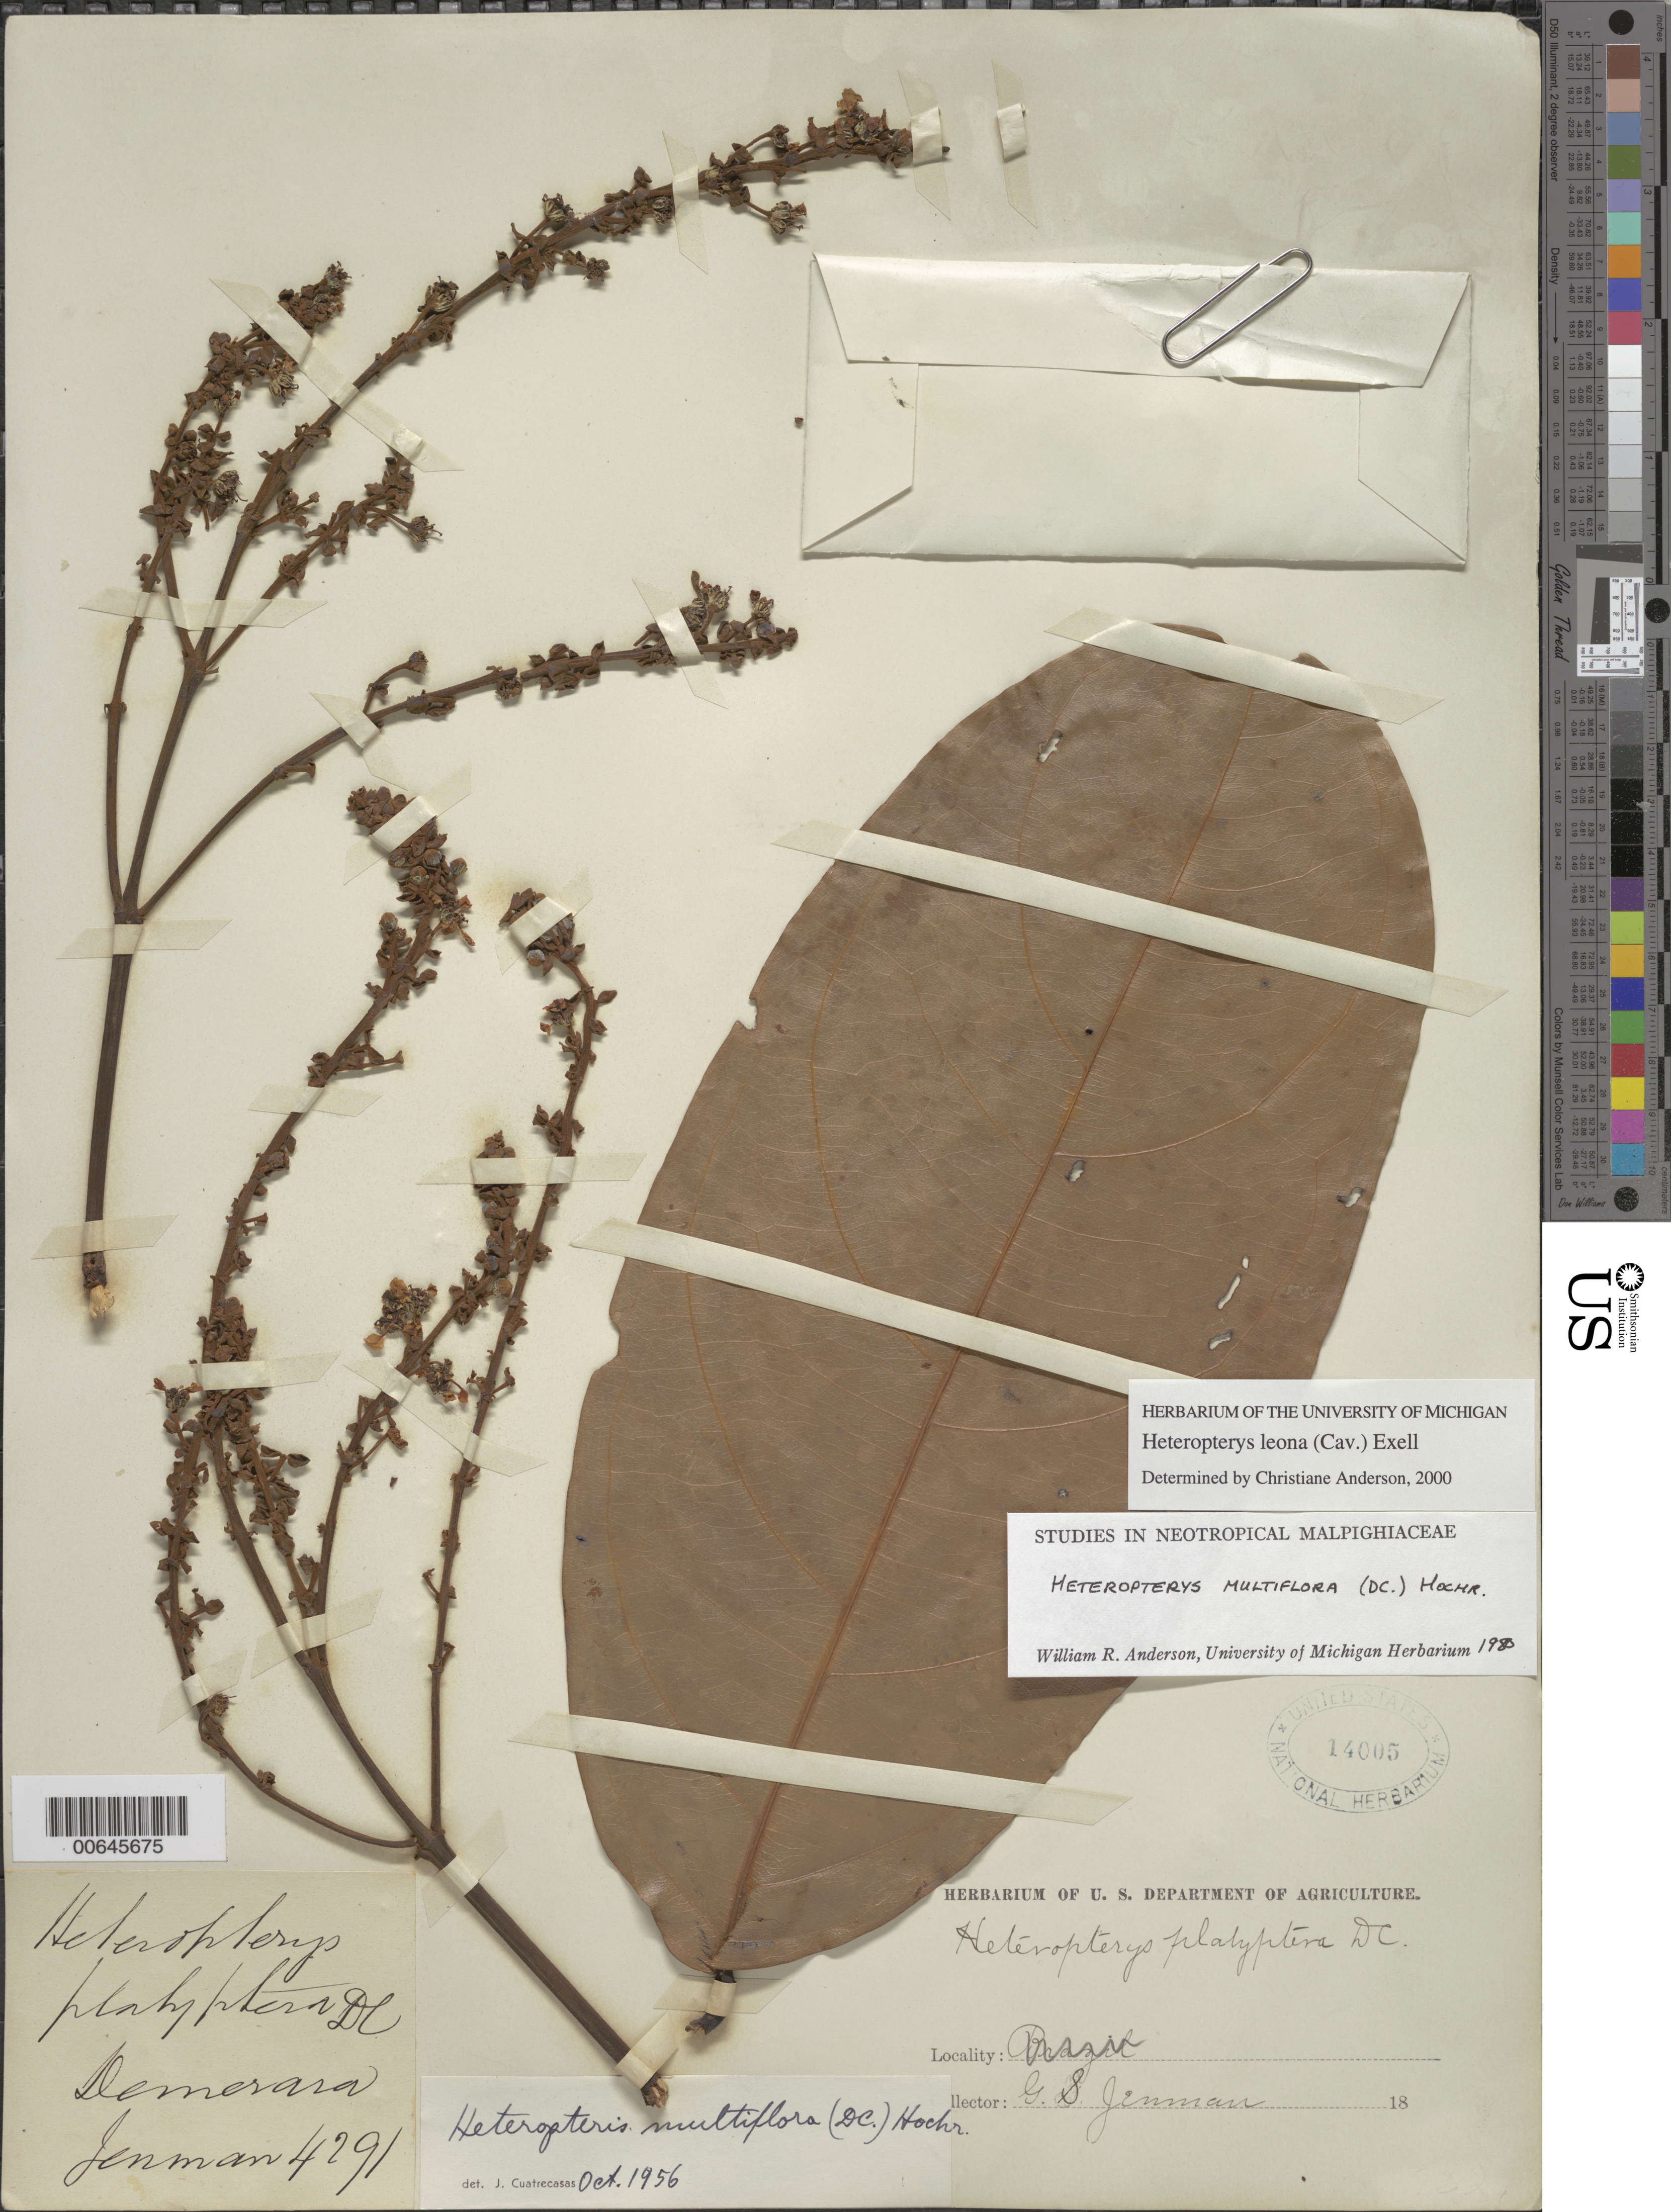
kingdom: Plantae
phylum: Tracheophyta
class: Magnoliopsida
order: Malpighiales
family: Malpighiaceae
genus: Heteropterys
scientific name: Heteropterys leona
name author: (Cav.) Exell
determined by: Anderson, C.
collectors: G. S. Jenman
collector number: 4291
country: Guyana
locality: Demerara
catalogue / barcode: US 14005